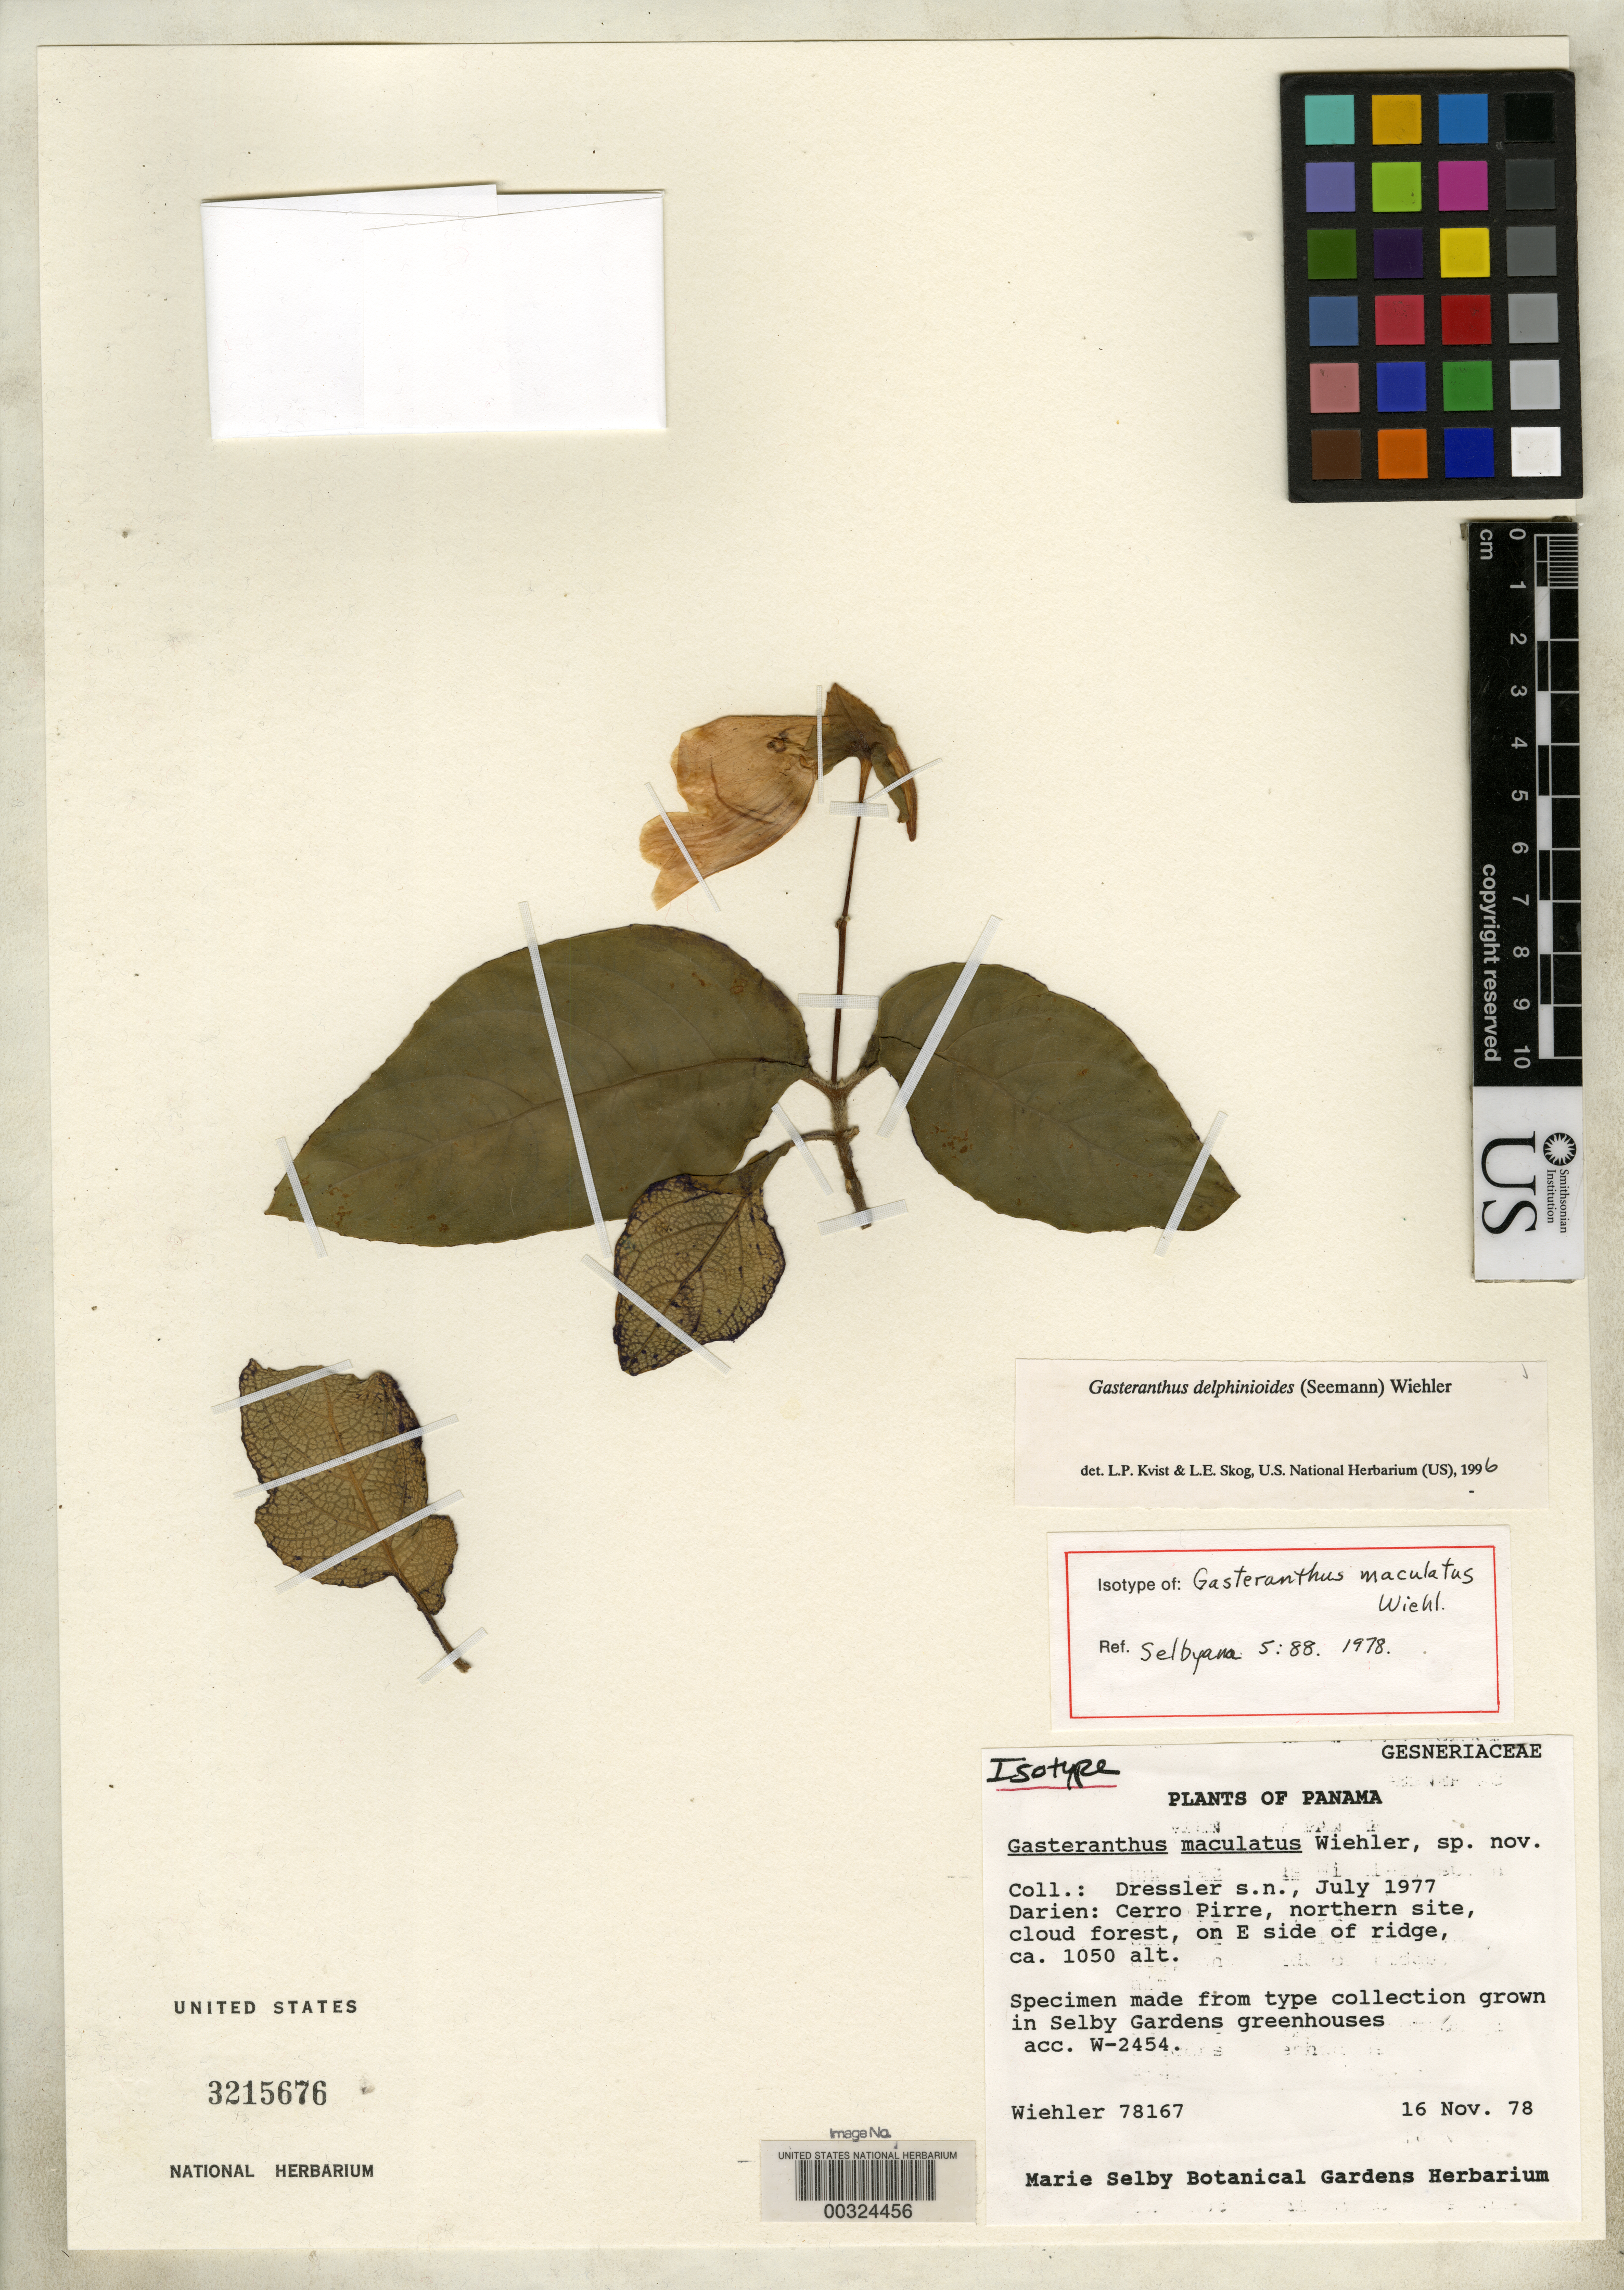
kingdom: Plantae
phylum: Tracheophyta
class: Magnoliopsida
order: Lamiales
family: Gesneriaceae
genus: Gasteranthus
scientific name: Gasteranthus maculatus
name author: Wiehler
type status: Isotype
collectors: H. J. Wiehler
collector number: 78167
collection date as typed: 16 Nov 1978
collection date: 1978-11-16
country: Panama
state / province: Darién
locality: Cerro Pirre, NErn site, cloud forest, E side of ridge.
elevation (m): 1050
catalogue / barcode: US 3215676